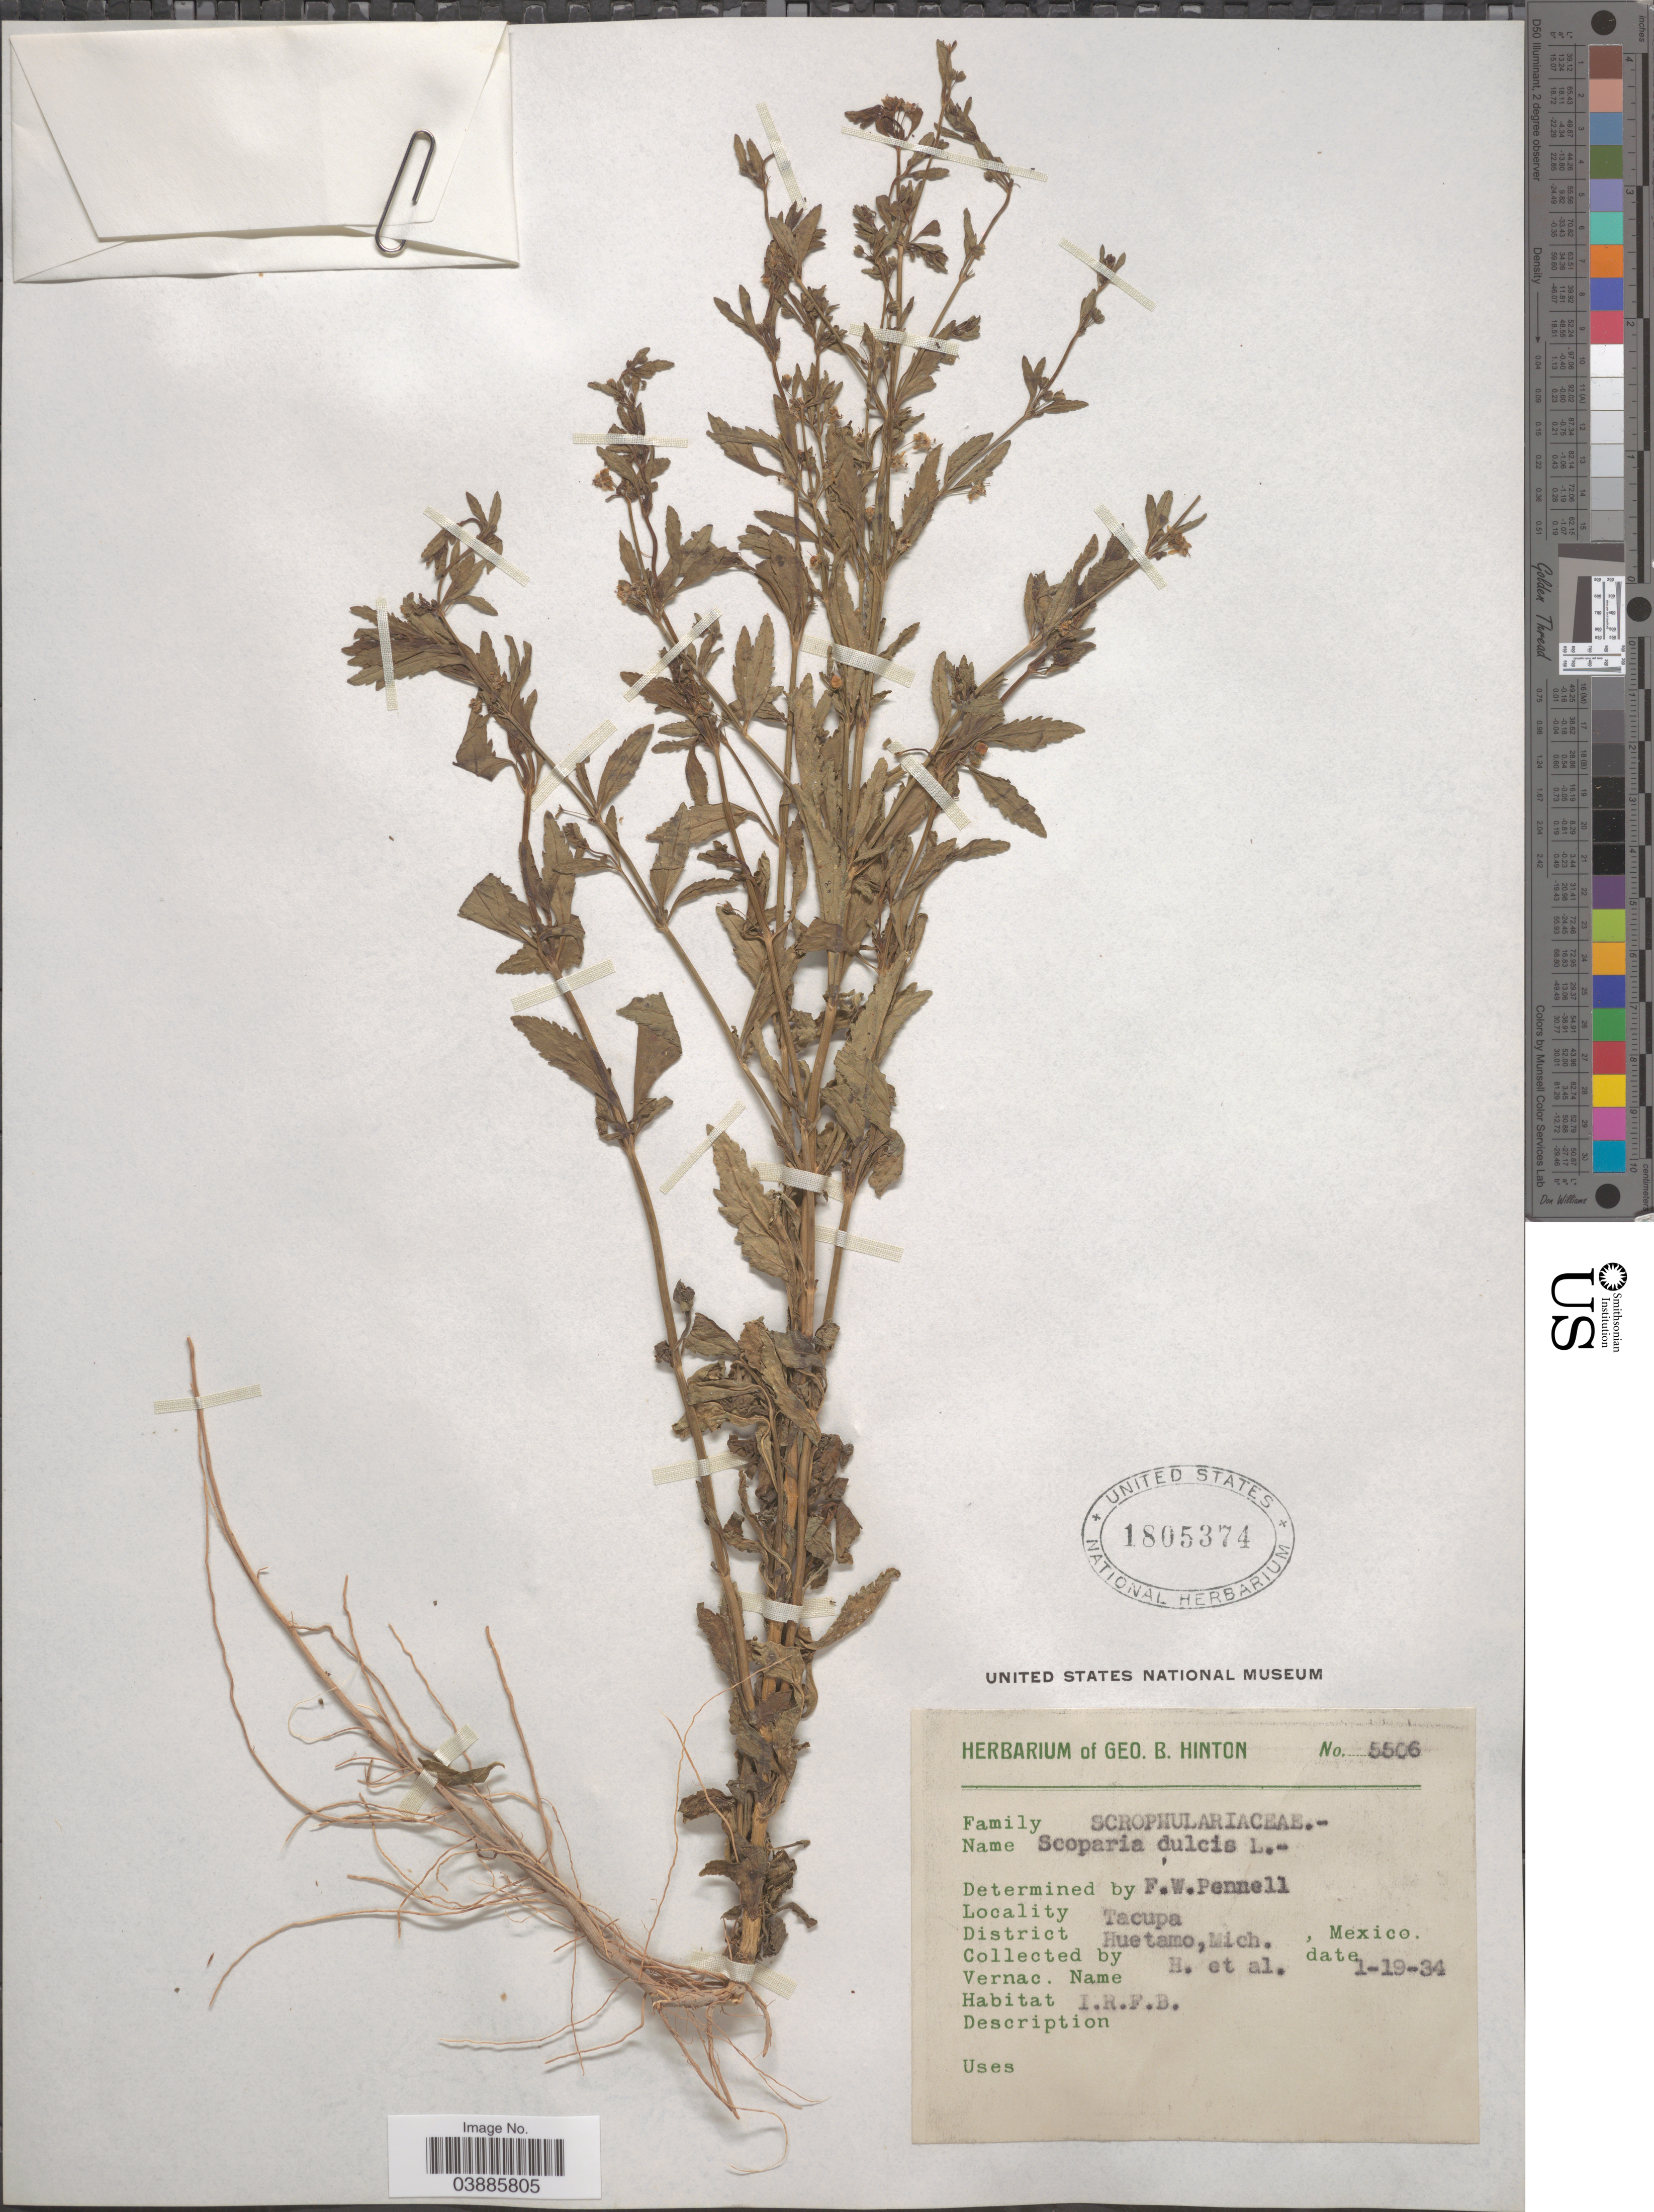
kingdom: Plantae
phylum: Tracheophyta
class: Magnoliopsida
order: Lamiales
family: Plantaginaceae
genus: Scoparia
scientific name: Scoparia dulcis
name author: L.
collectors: G. B. Hinton & et al.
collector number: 5506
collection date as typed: Transcribed d/m/y: 19/1/34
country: Mexico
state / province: Michoacán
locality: Tacupa. District Huetamo.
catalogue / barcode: US 1805374